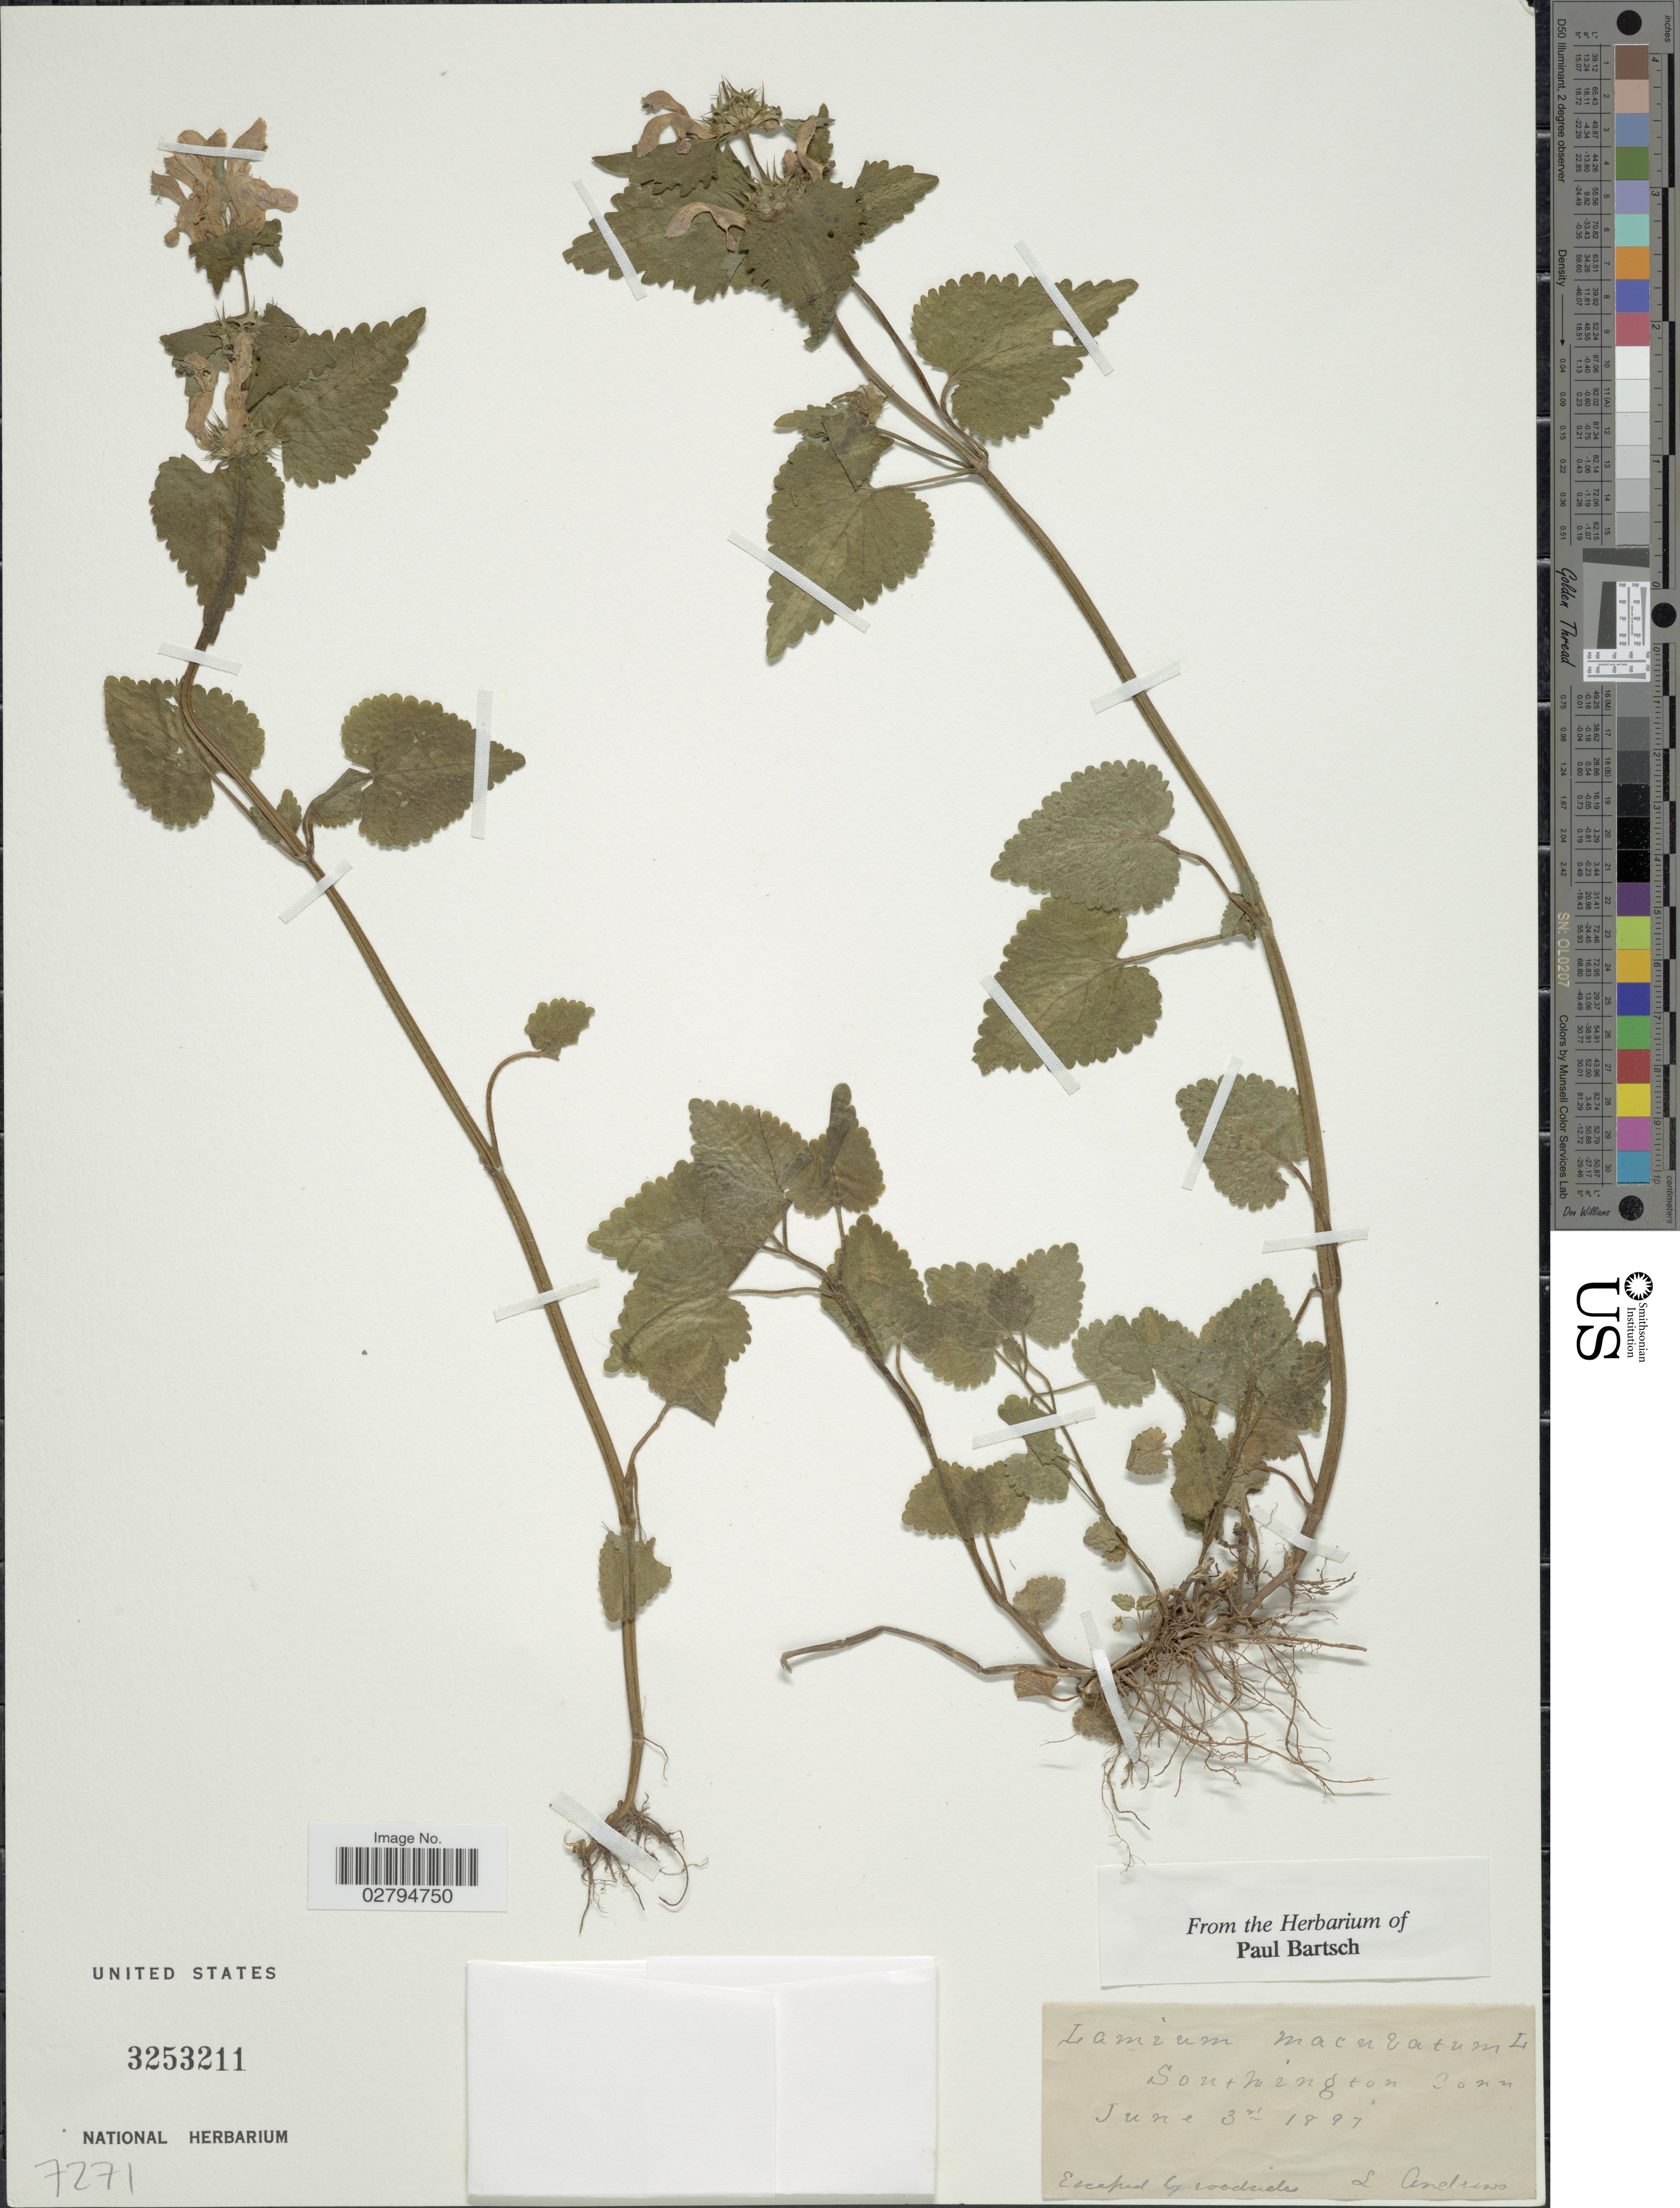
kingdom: Plantae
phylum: Tracheophyta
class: Magnoliopsida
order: Lamiales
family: Lamiaceae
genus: Lamium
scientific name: Lamium maculatum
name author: (L.) L.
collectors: L. Andrews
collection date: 1897-06-03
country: United States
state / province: Connecticut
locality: Southington.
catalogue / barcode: US 3253211